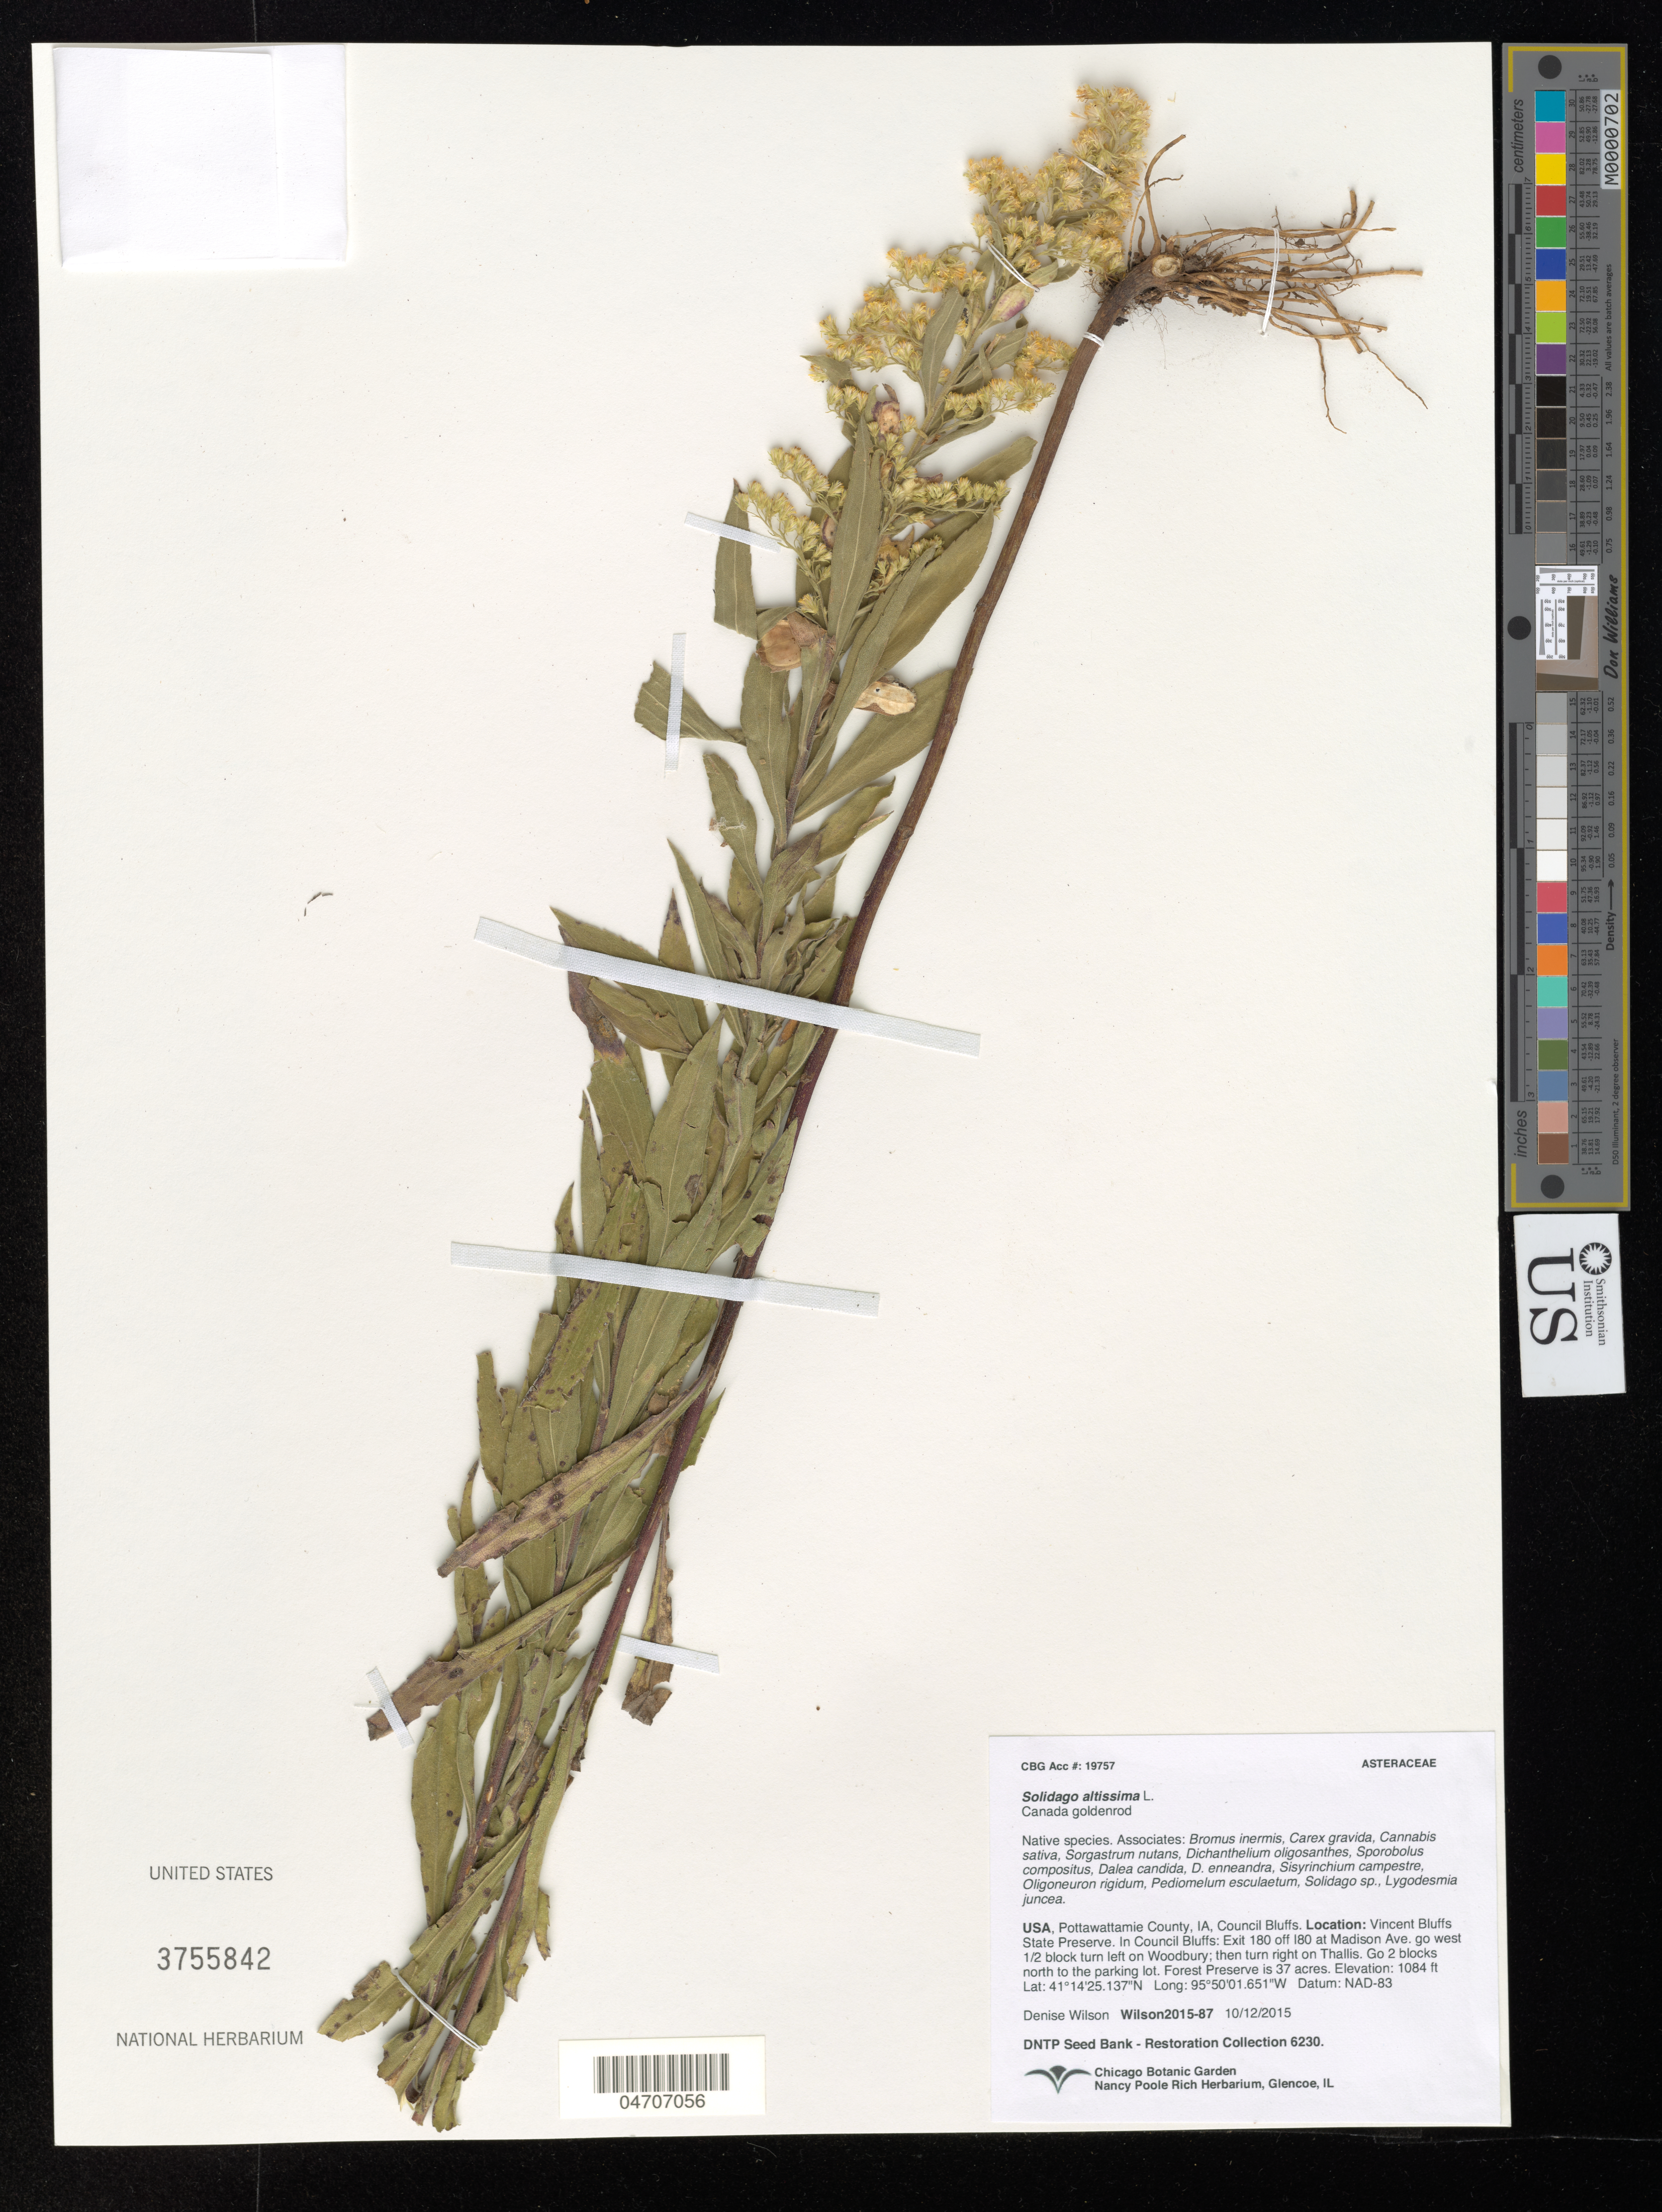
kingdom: Plantae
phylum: Tracheophyta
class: Magnoliopsida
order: Asterales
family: Asteraceae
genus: Solidago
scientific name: Solidago altissima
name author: L.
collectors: D. Wilson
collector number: Wilson2015-87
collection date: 2015-10-12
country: United States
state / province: Iowa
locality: Pottawattamie County, Council Bluffs. Vincent Bluffs State Preserve. In Council Bluffs, from I-80, exit 180 on Madison Ave. exit, go west ½ block and turn west on Woodbury; turn right on Thallus and go two blocks north to the parking lot. Forest Preserve is 37 acres.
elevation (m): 330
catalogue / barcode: US 3755842